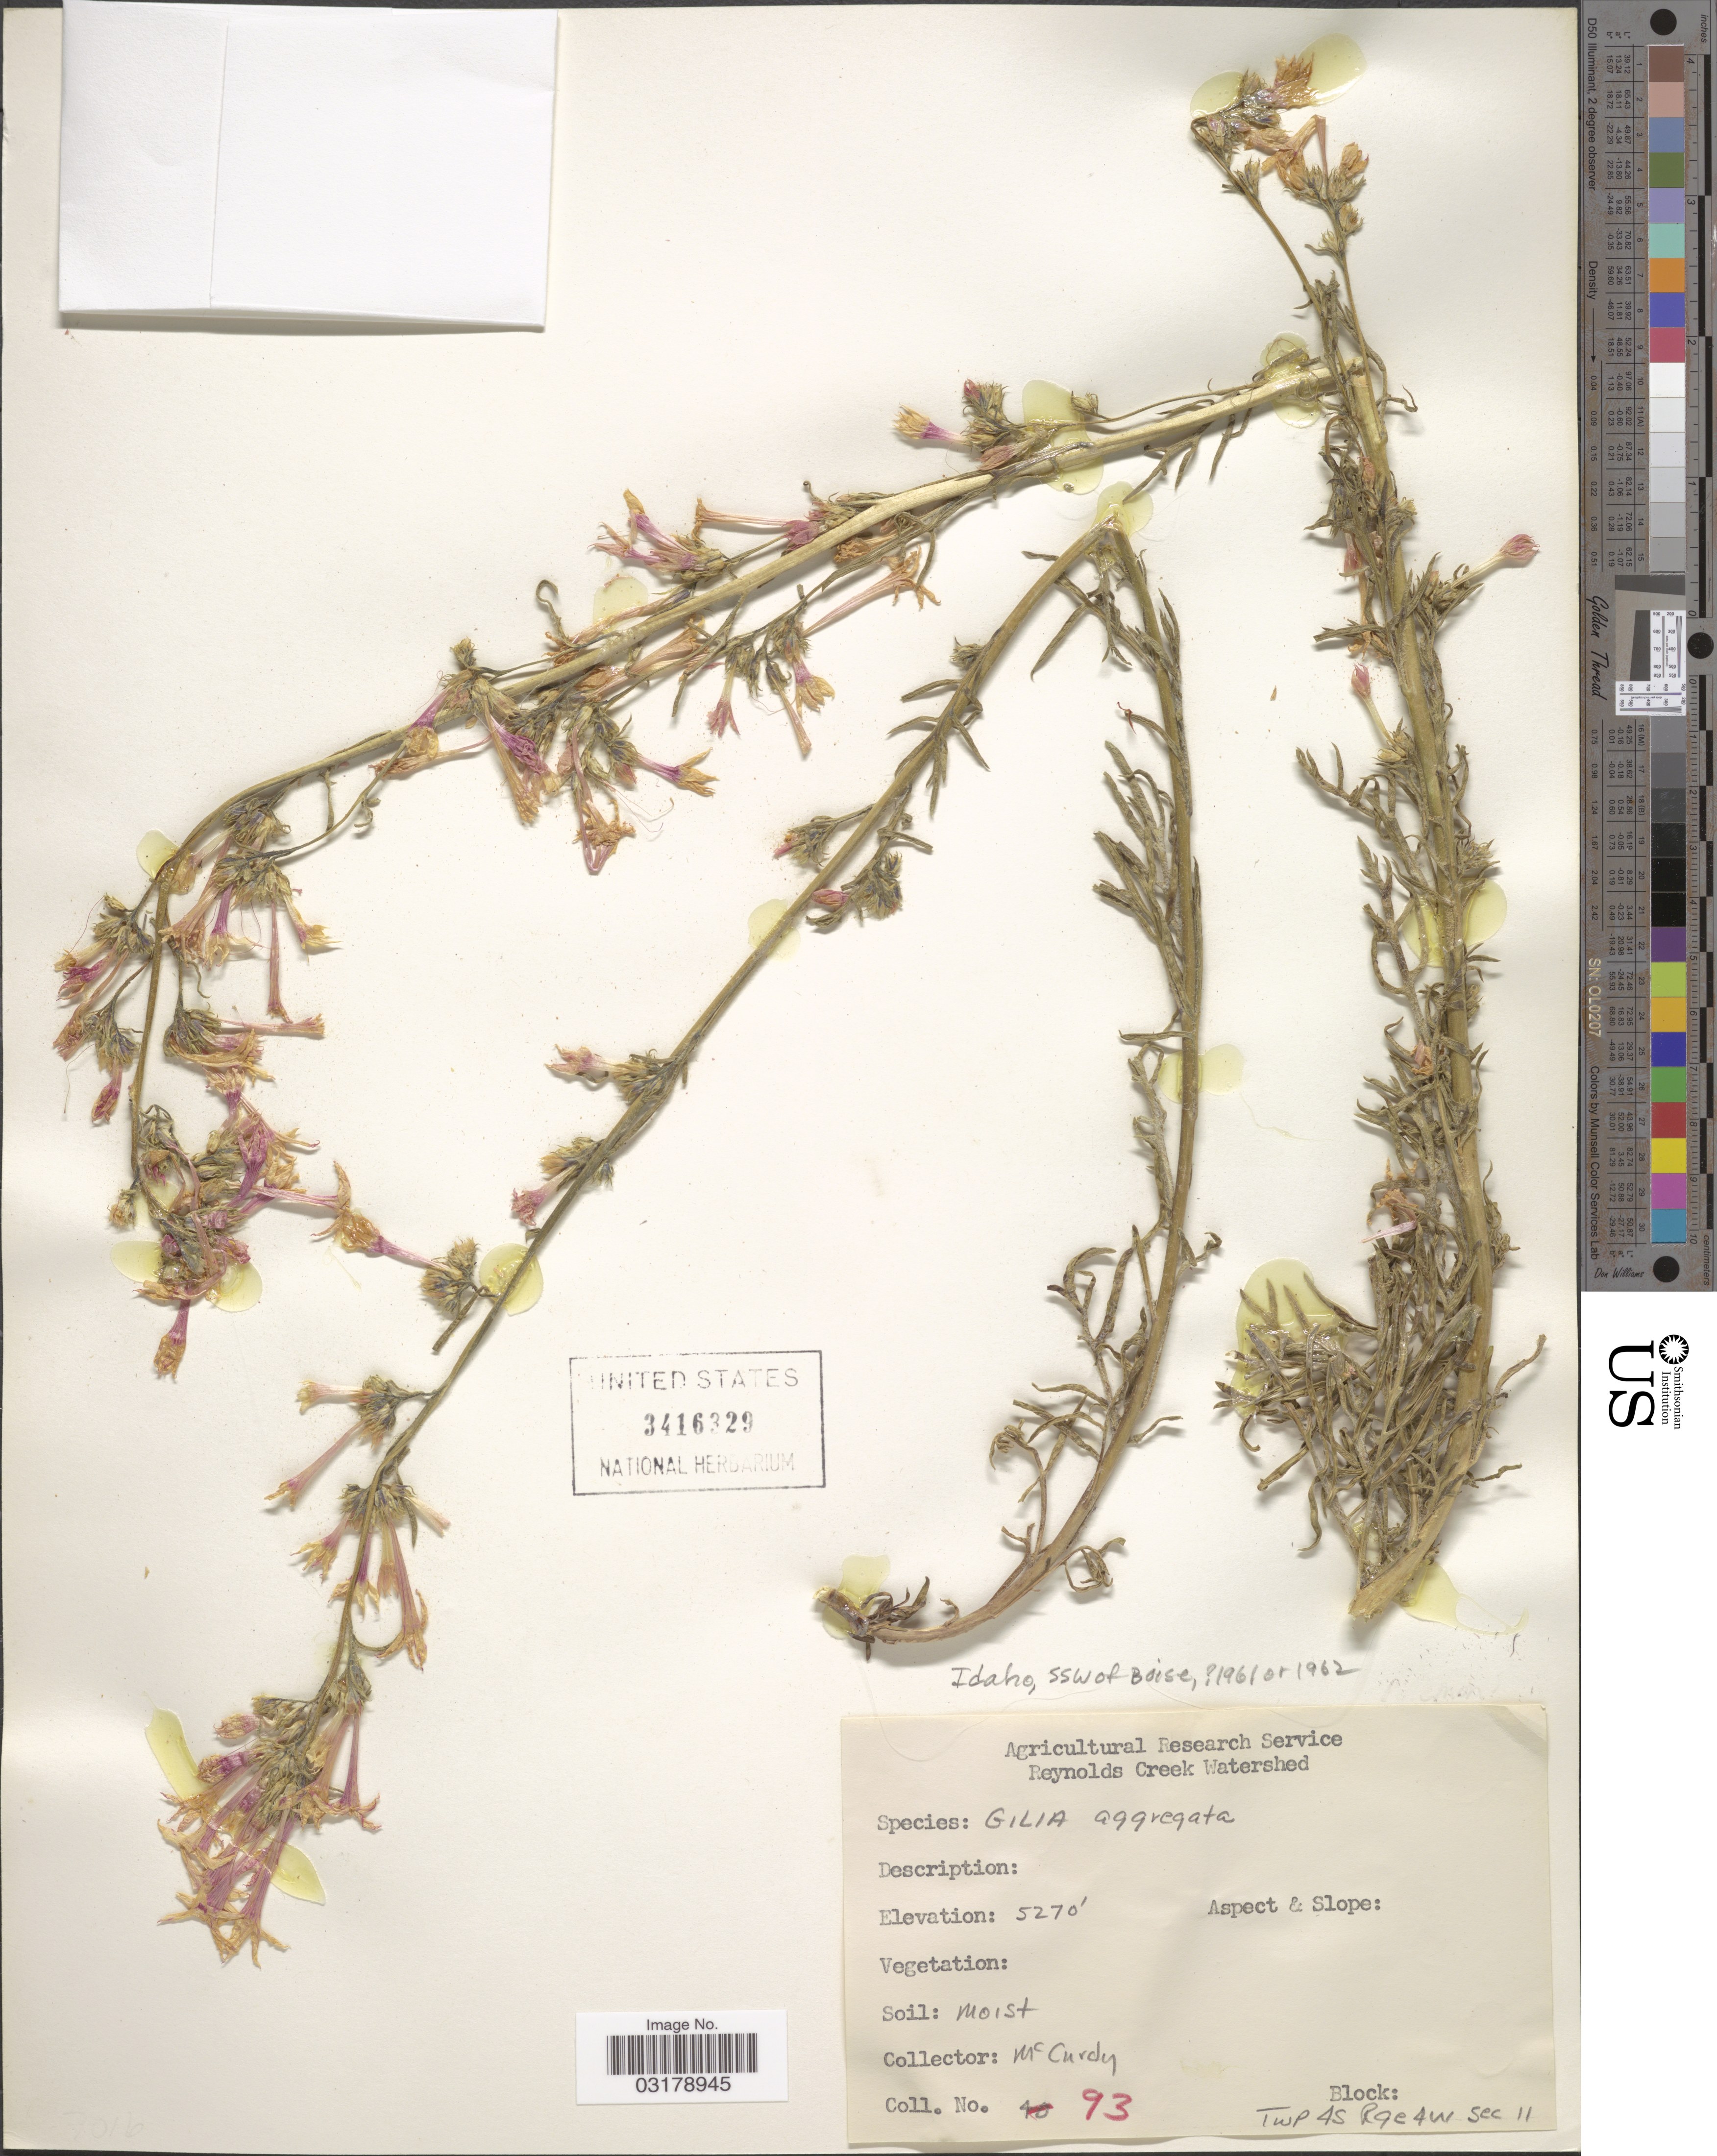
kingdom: Plantae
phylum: Tracheophyta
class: Magnoliopsida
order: Ericales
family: Polemoniaceae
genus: Ipomopsis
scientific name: Ipomopsis aggregata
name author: (Pursh) V.E. Grant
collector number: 93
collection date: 1961/1962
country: United States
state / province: Idaho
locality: SSW oF Boise. [unsure placement] Reynolds Creek Watershed. TWP 4S R9e4W Sec11.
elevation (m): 1606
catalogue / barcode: US 3416329